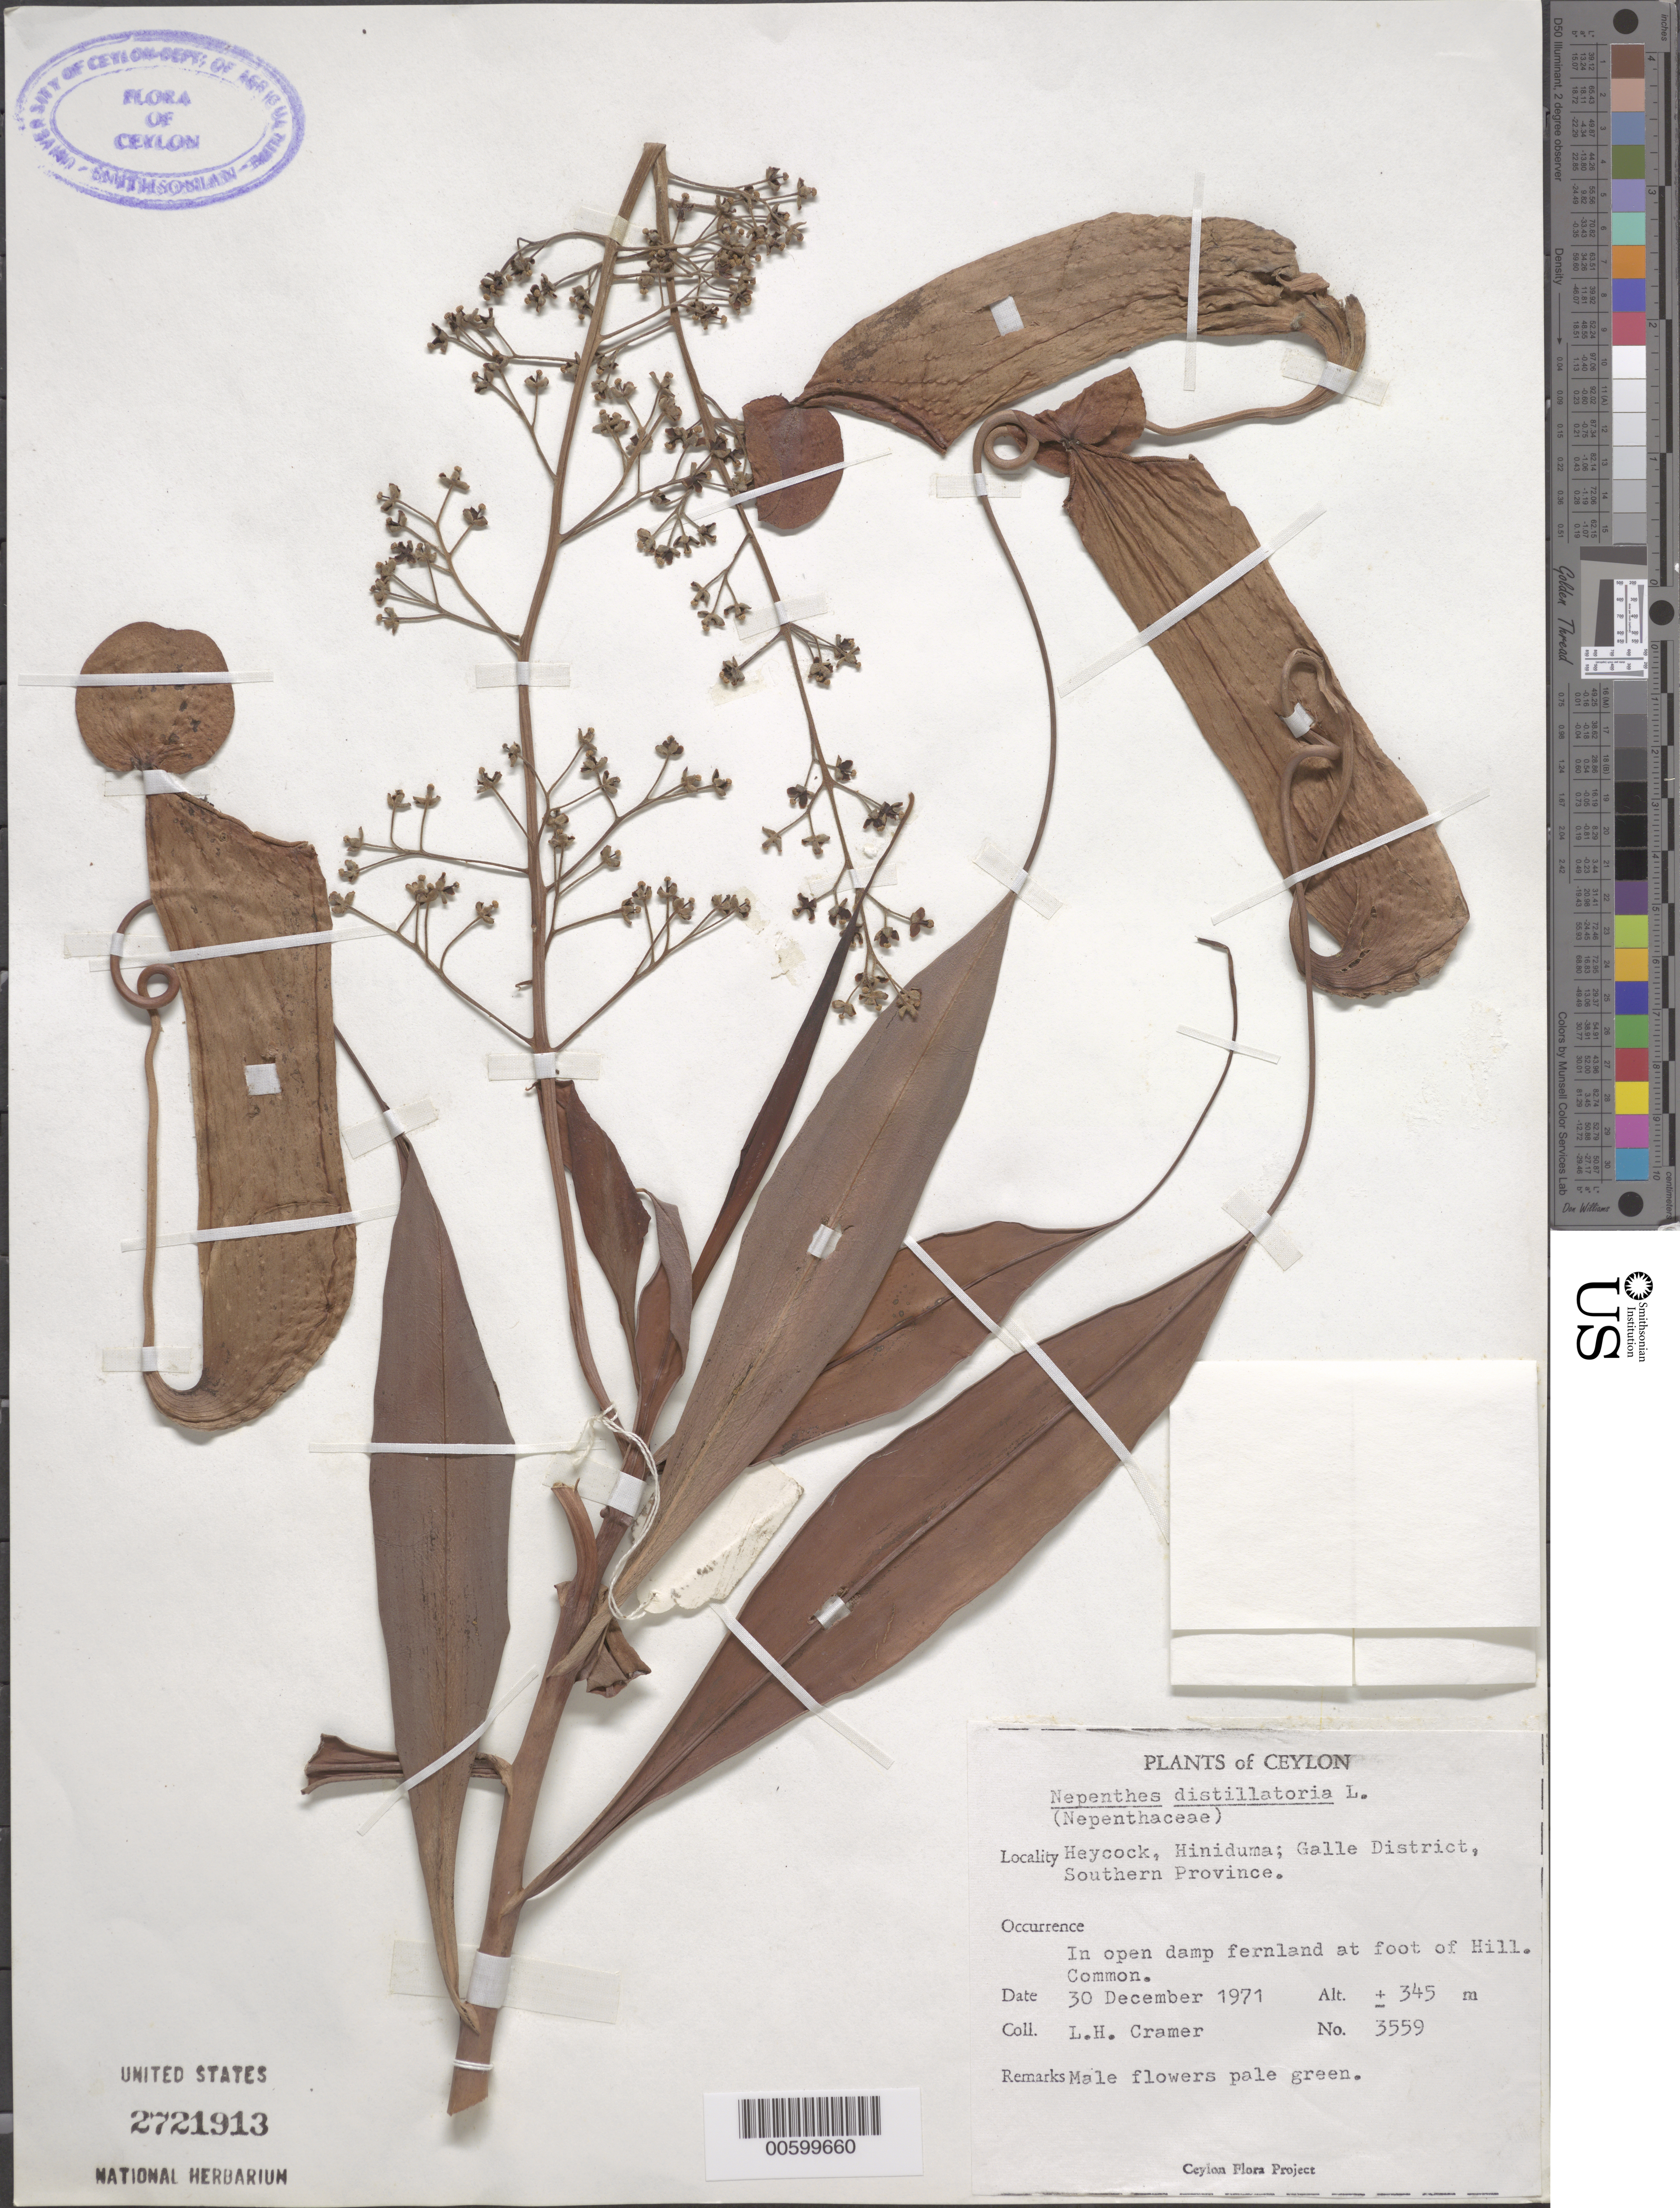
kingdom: Plantae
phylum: Tracheophyta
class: Magnoliopsida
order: Caryophyllales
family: Nepenthaceae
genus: Nepenthes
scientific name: Nepenthes distillatoria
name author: L.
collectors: L. H. Cramer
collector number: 3559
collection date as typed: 30 Dec 1971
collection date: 1971-12-30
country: Sri Lanka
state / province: Southern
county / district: Galle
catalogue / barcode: US 2721913